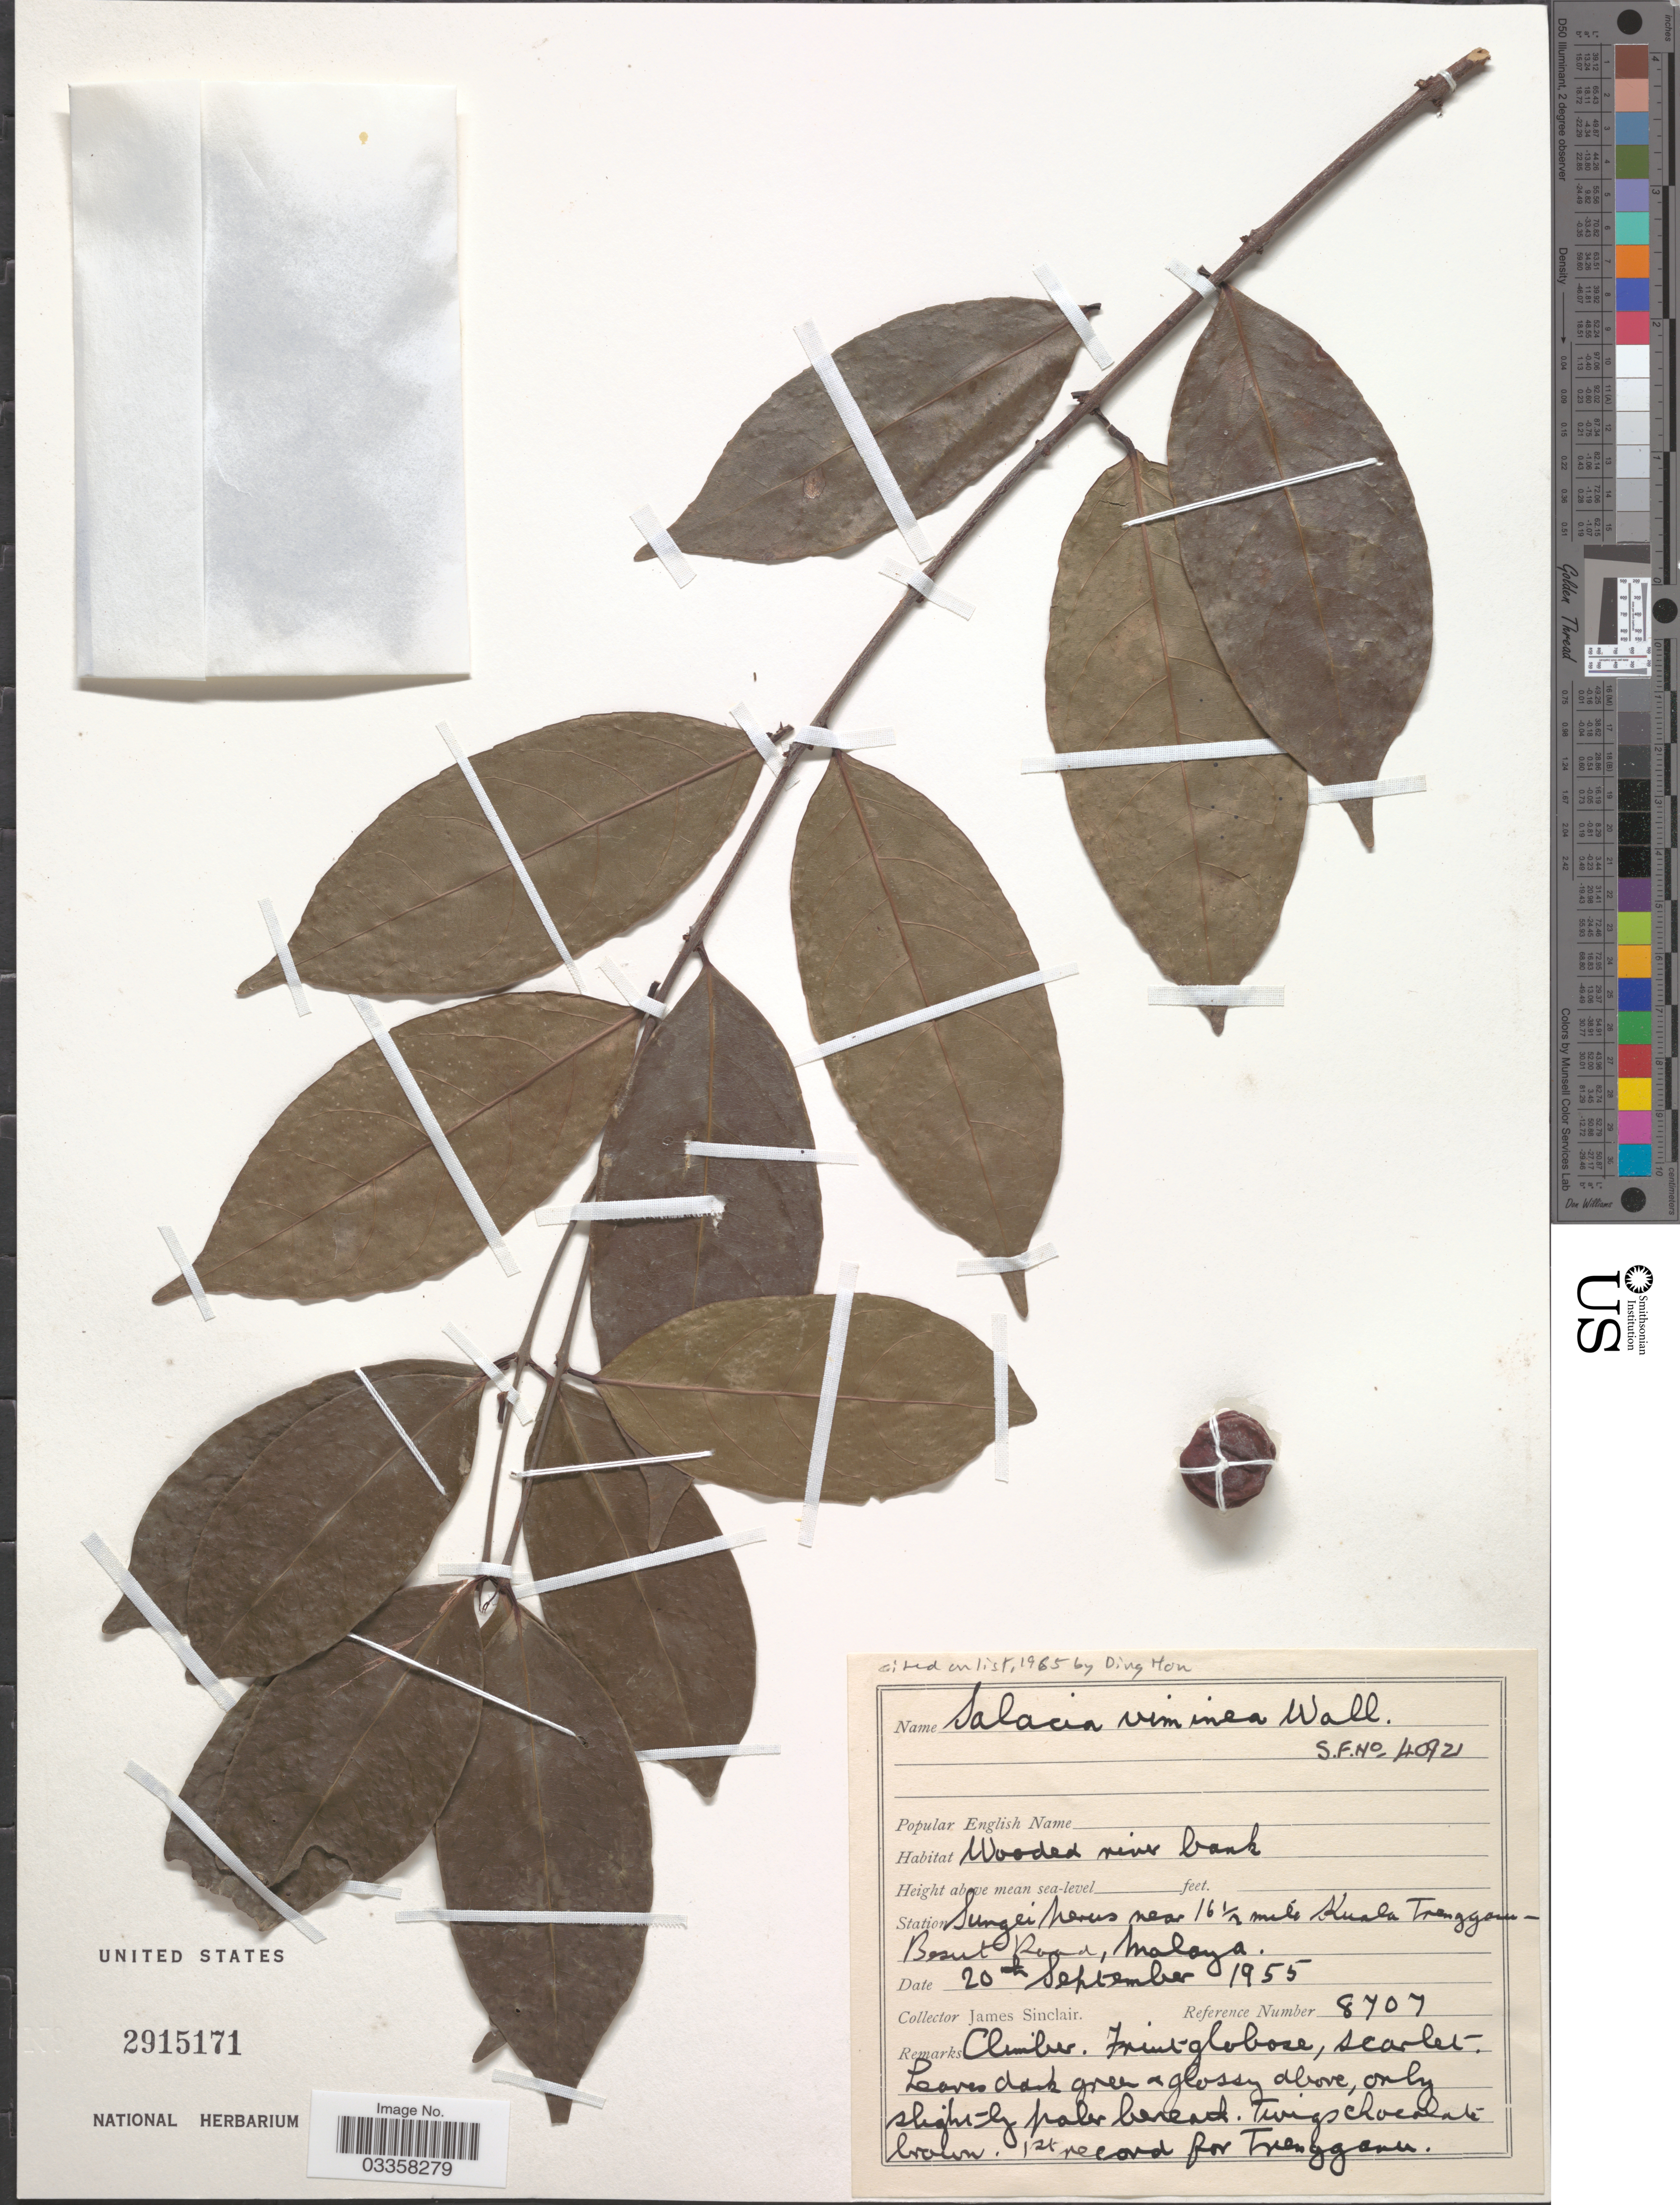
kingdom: Plantae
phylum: Tracheophyta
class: Magnoliopsida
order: Celastrales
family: Celastraceae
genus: Salacia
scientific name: Salacia viminea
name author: Wall.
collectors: J. Sinclair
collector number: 8707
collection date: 1955-09-20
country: Malaysia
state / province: Terengganu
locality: Station Sungei Nerus near 16½ mile Kuala Terengganu Besut Road, Malaya.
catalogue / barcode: US 2915171